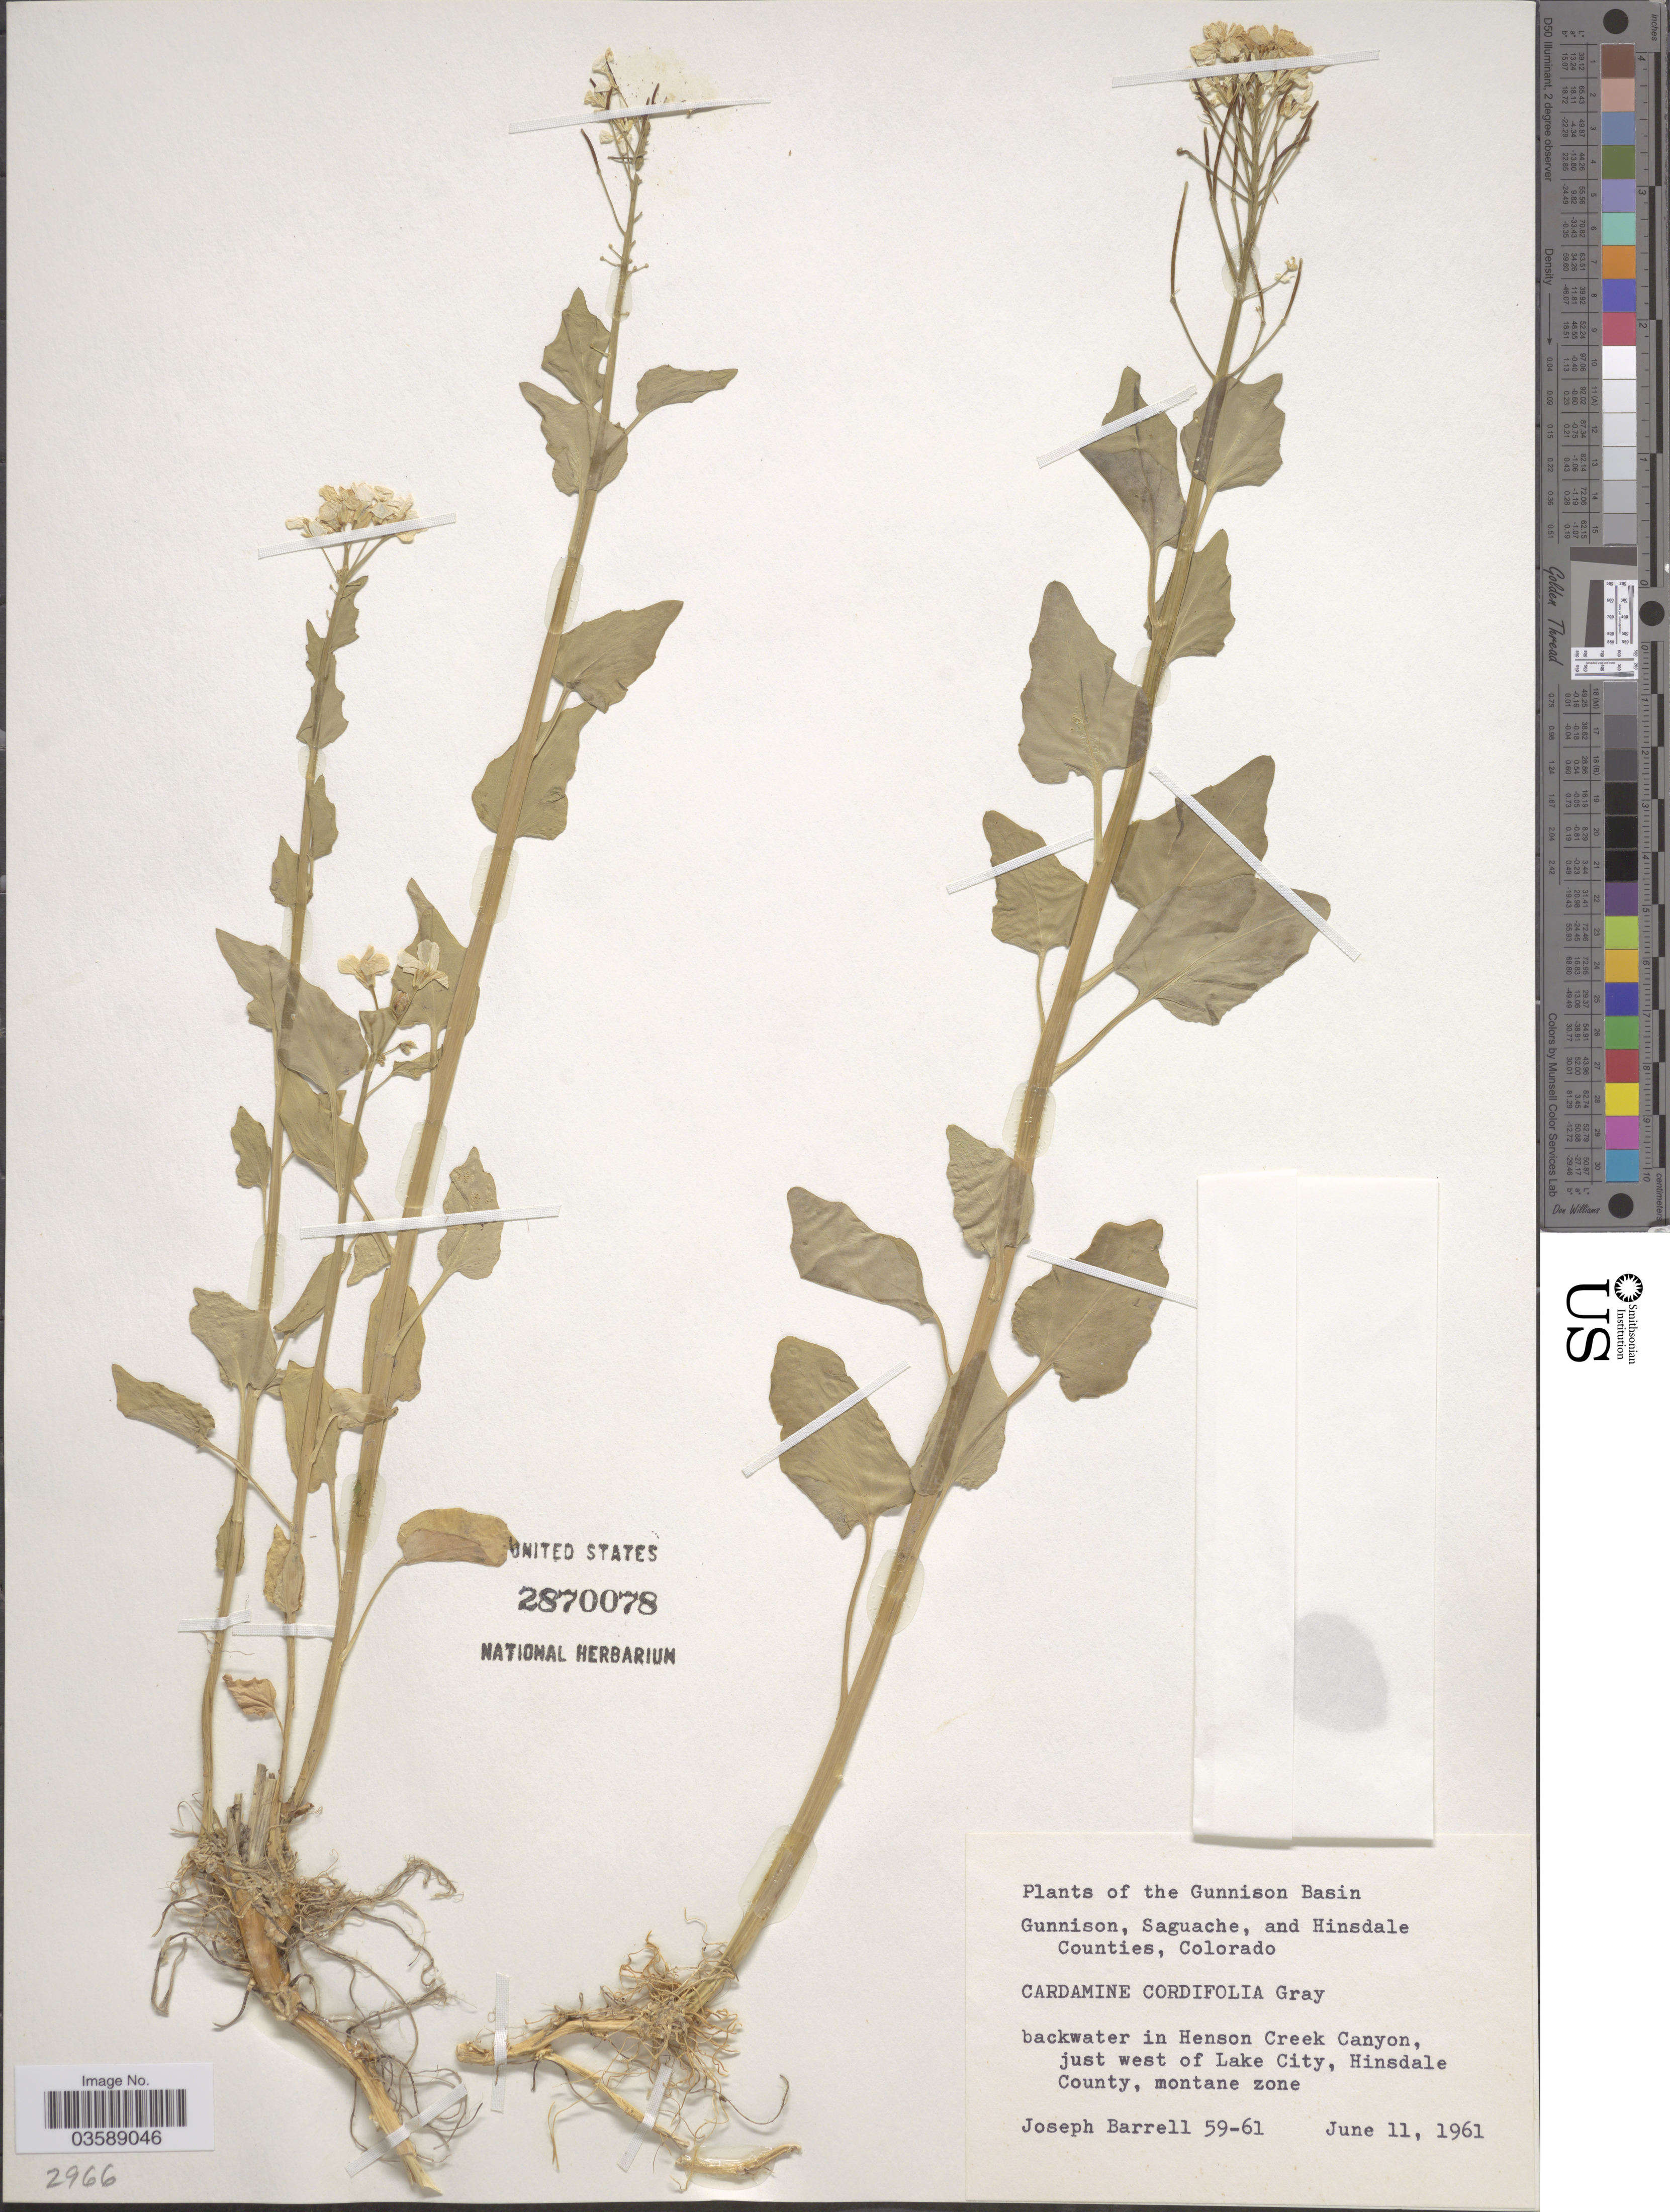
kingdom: Plantae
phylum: Tracheophyta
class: Magnoliopsida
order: Brassicales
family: Brassicaceae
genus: Cardamine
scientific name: Cardamine cordifolia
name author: A. Gray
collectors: J. Barrell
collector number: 59-61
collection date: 1961-06-11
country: United States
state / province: Colorado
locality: The Gunnison Basin. Backwater in Henson Creek Canyon, just west of Lake City, Hinsdale County, montane zone.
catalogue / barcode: US 2870078